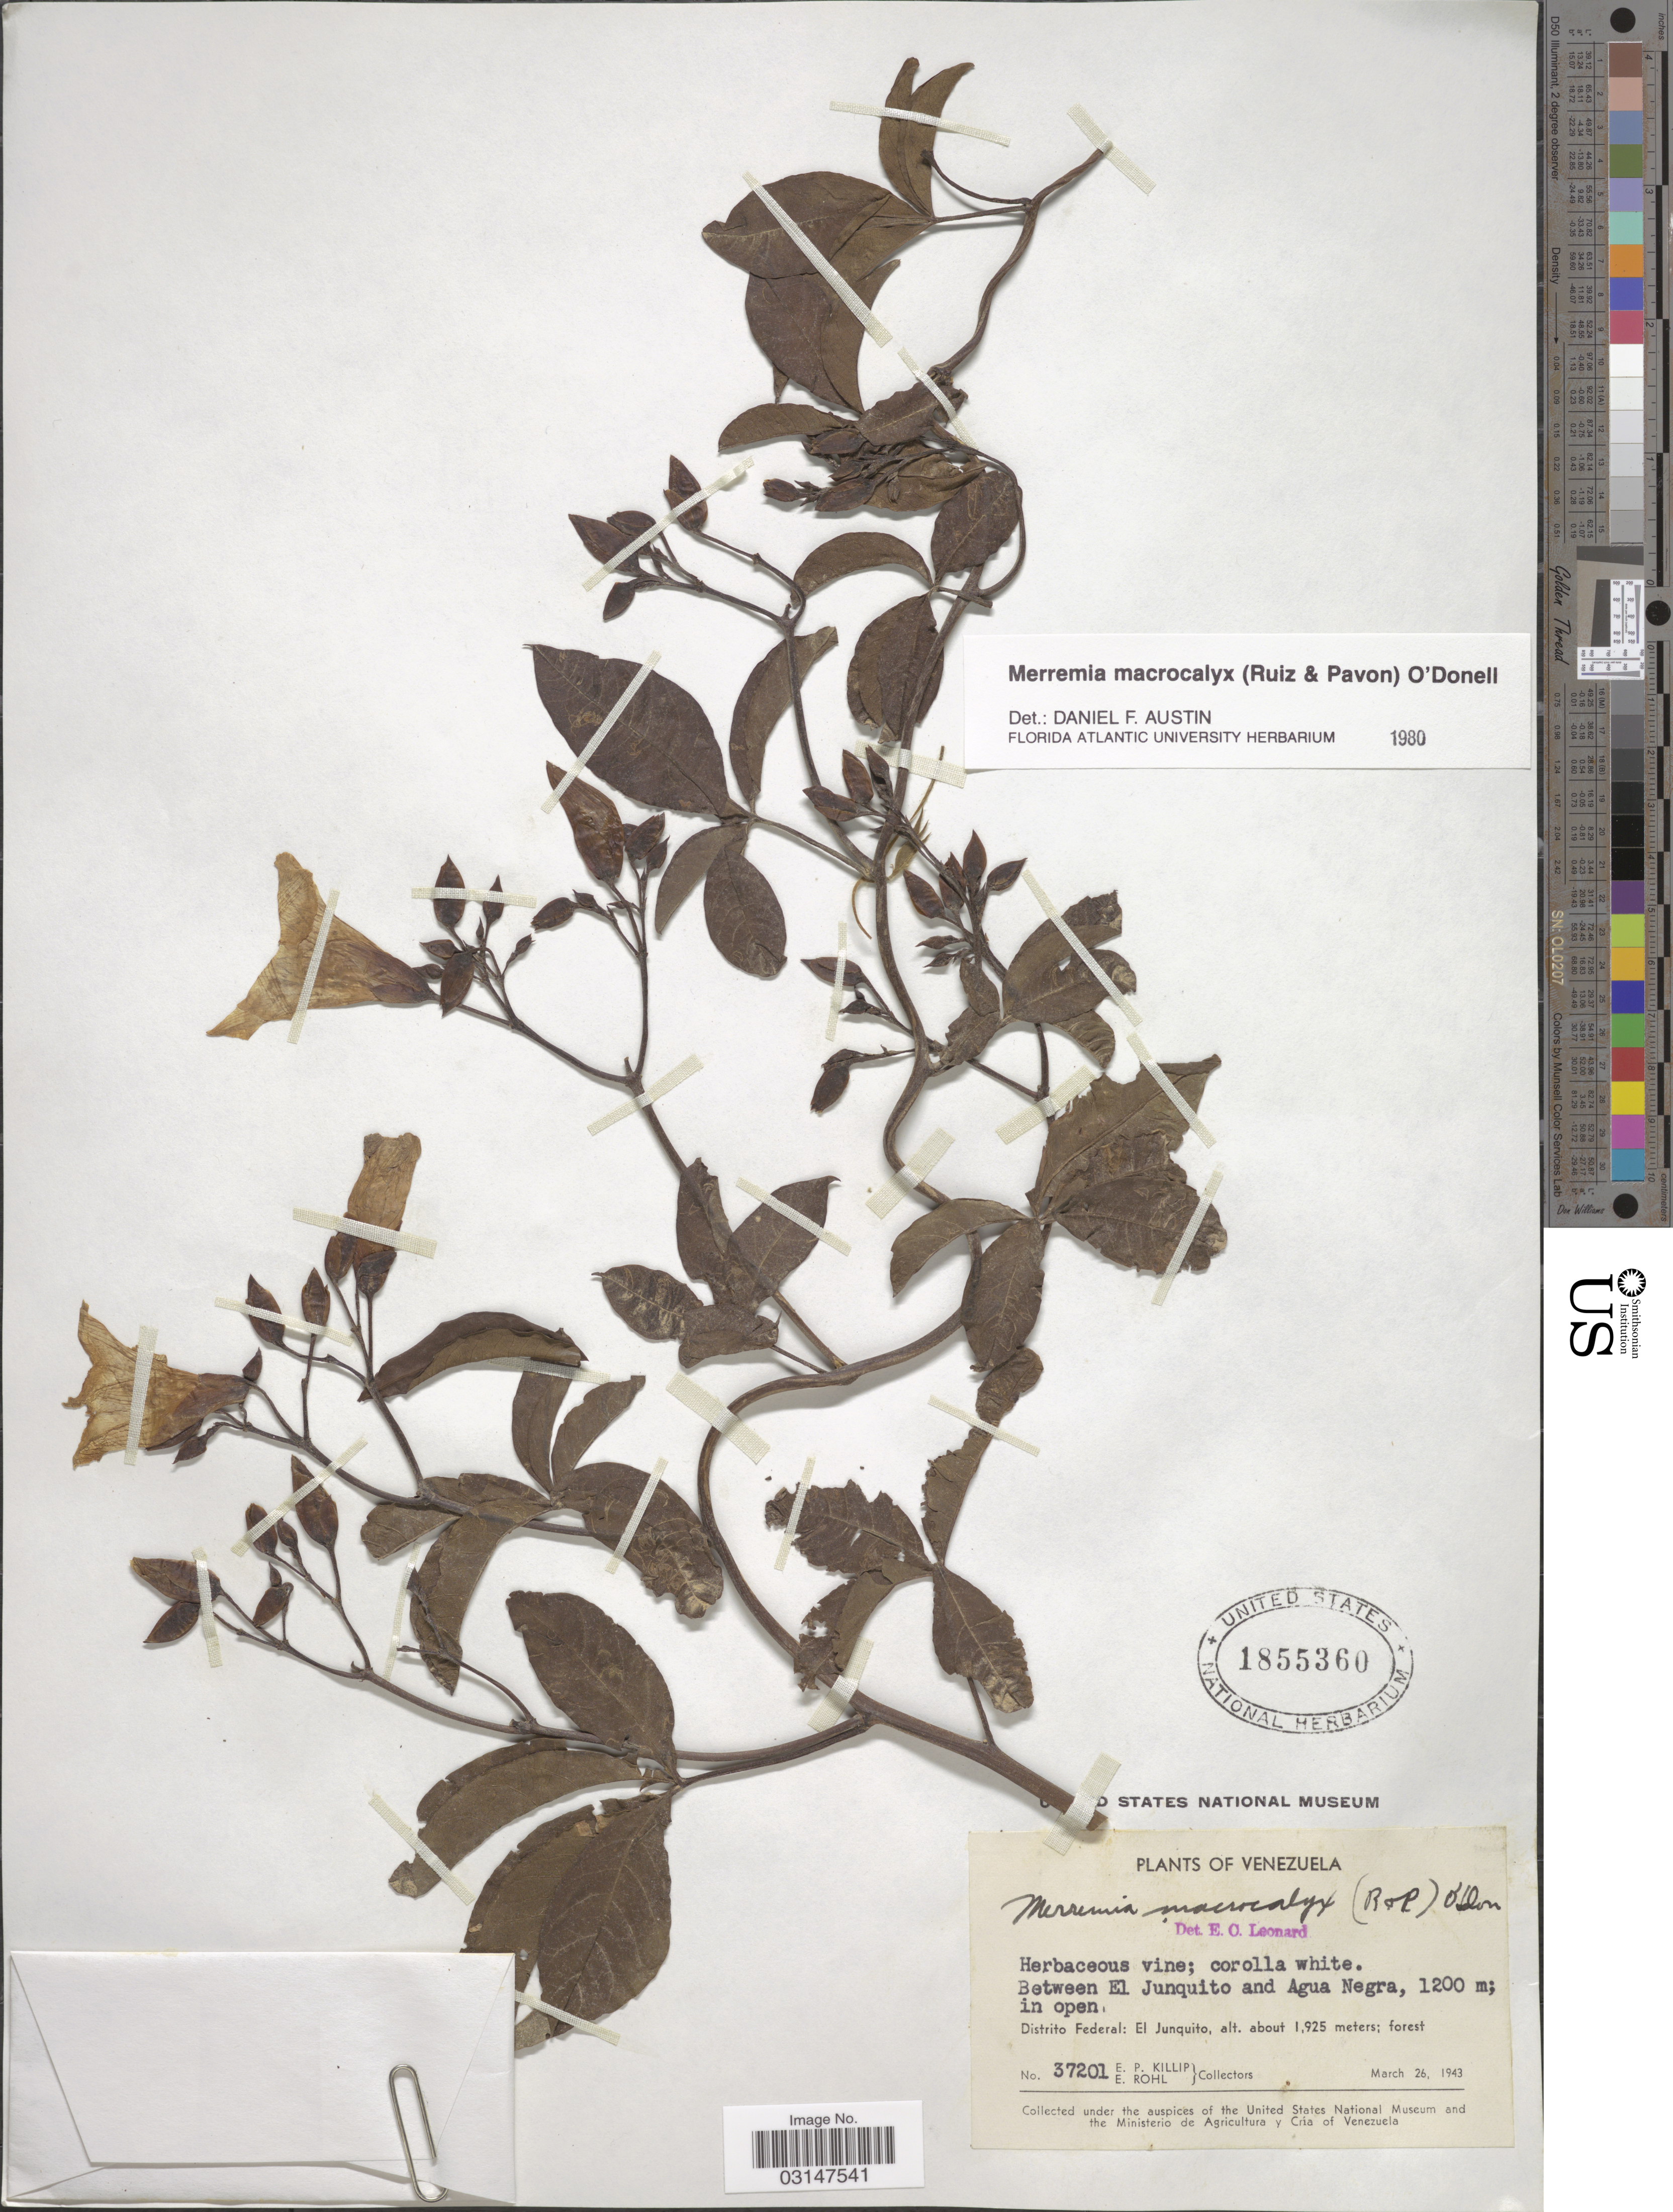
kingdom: Plantae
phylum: Tracheophyta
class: Magnoliopsida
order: Solanales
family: Convolvulaceae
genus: Distimake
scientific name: Distimake macrocalyx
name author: (Ruiz & Pav.) A. R. Simões & Staples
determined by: Strong, Mark T., (BOT), Smithsonian Institution - National Museum of Natural History (UNITED STATES)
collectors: E. P. Killip & E. Röhl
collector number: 37201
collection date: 1943-03-26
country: Venezuela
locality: Between El Junquito and Agua Negra. Distrito Federal: El Junquito.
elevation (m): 1925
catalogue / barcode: US 1855360